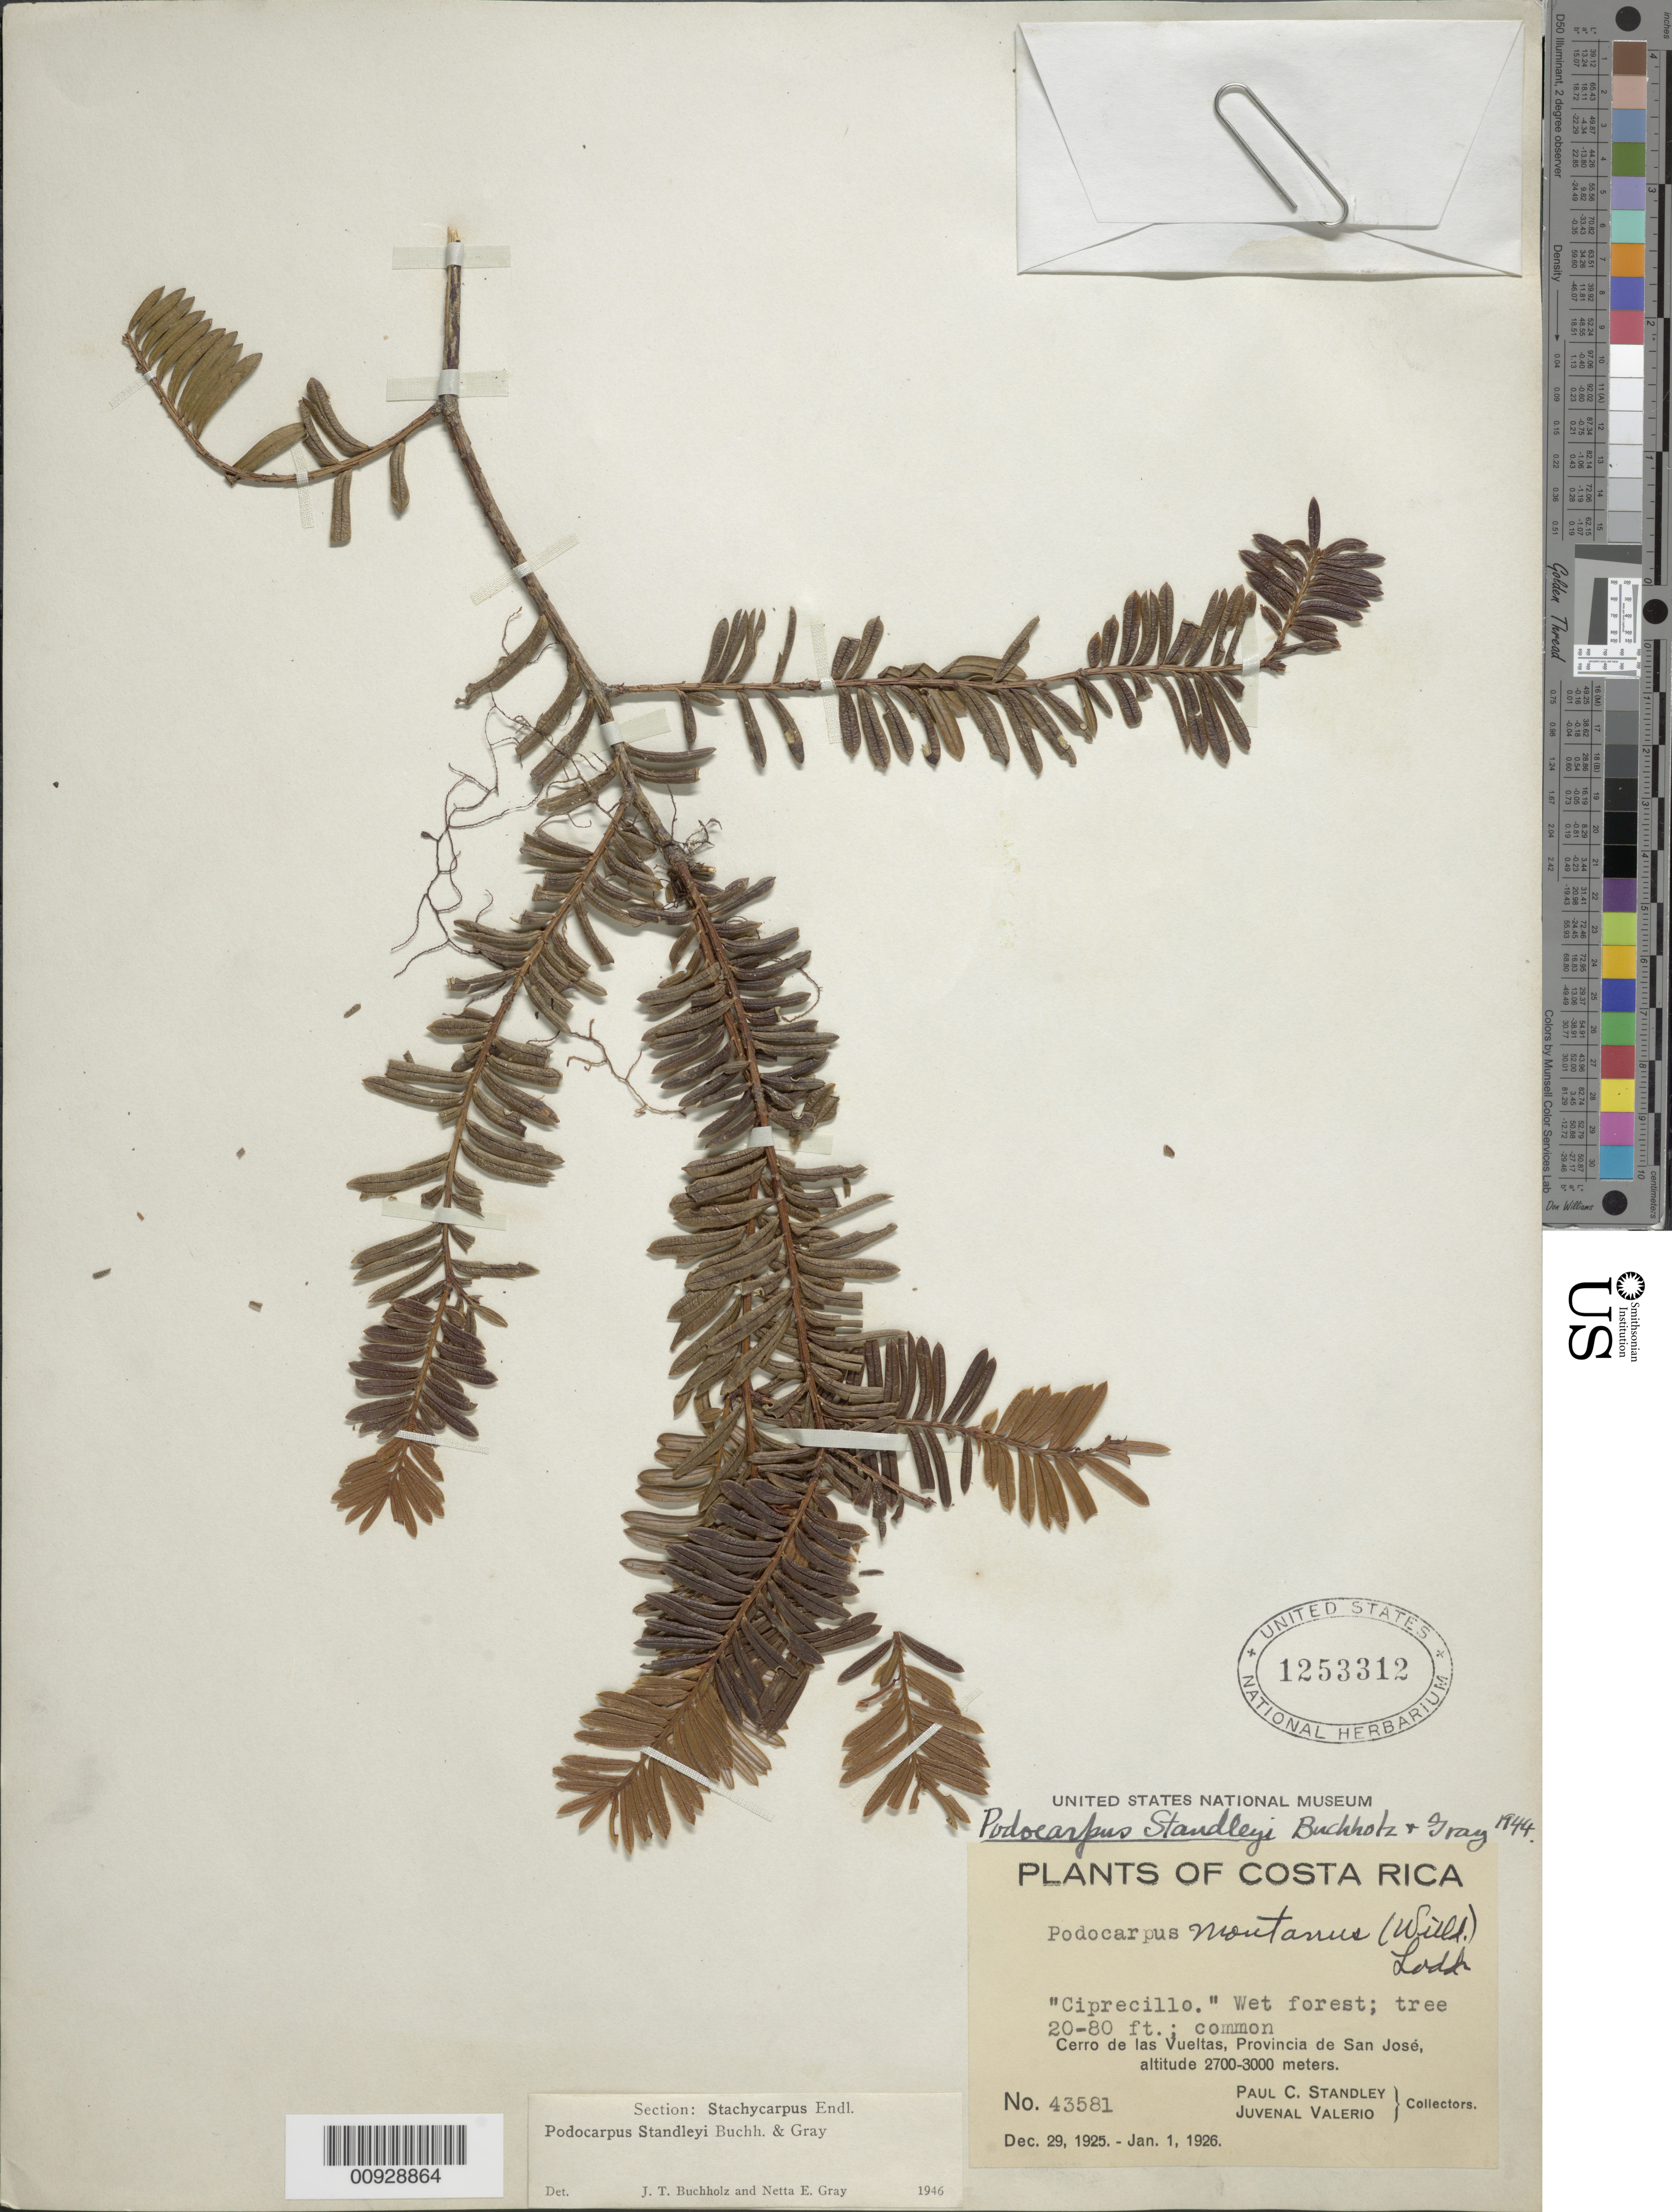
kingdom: Plantae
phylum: Tracheophyta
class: Pinopsida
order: Pinales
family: Podocarpaceae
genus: Podocarpus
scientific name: Podocarpus standleyi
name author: J. Buchholz & N.E. Gray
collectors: P. C. Standley & J. Valerio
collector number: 43581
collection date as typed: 29 Dec 1925 to 01 Jan 1926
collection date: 1925-12-29/1926-01-01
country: Costa Rica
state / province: San José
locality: Cerro de las Vueltas.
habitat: Wet forest.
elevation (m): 3000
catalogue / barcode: US 1253312